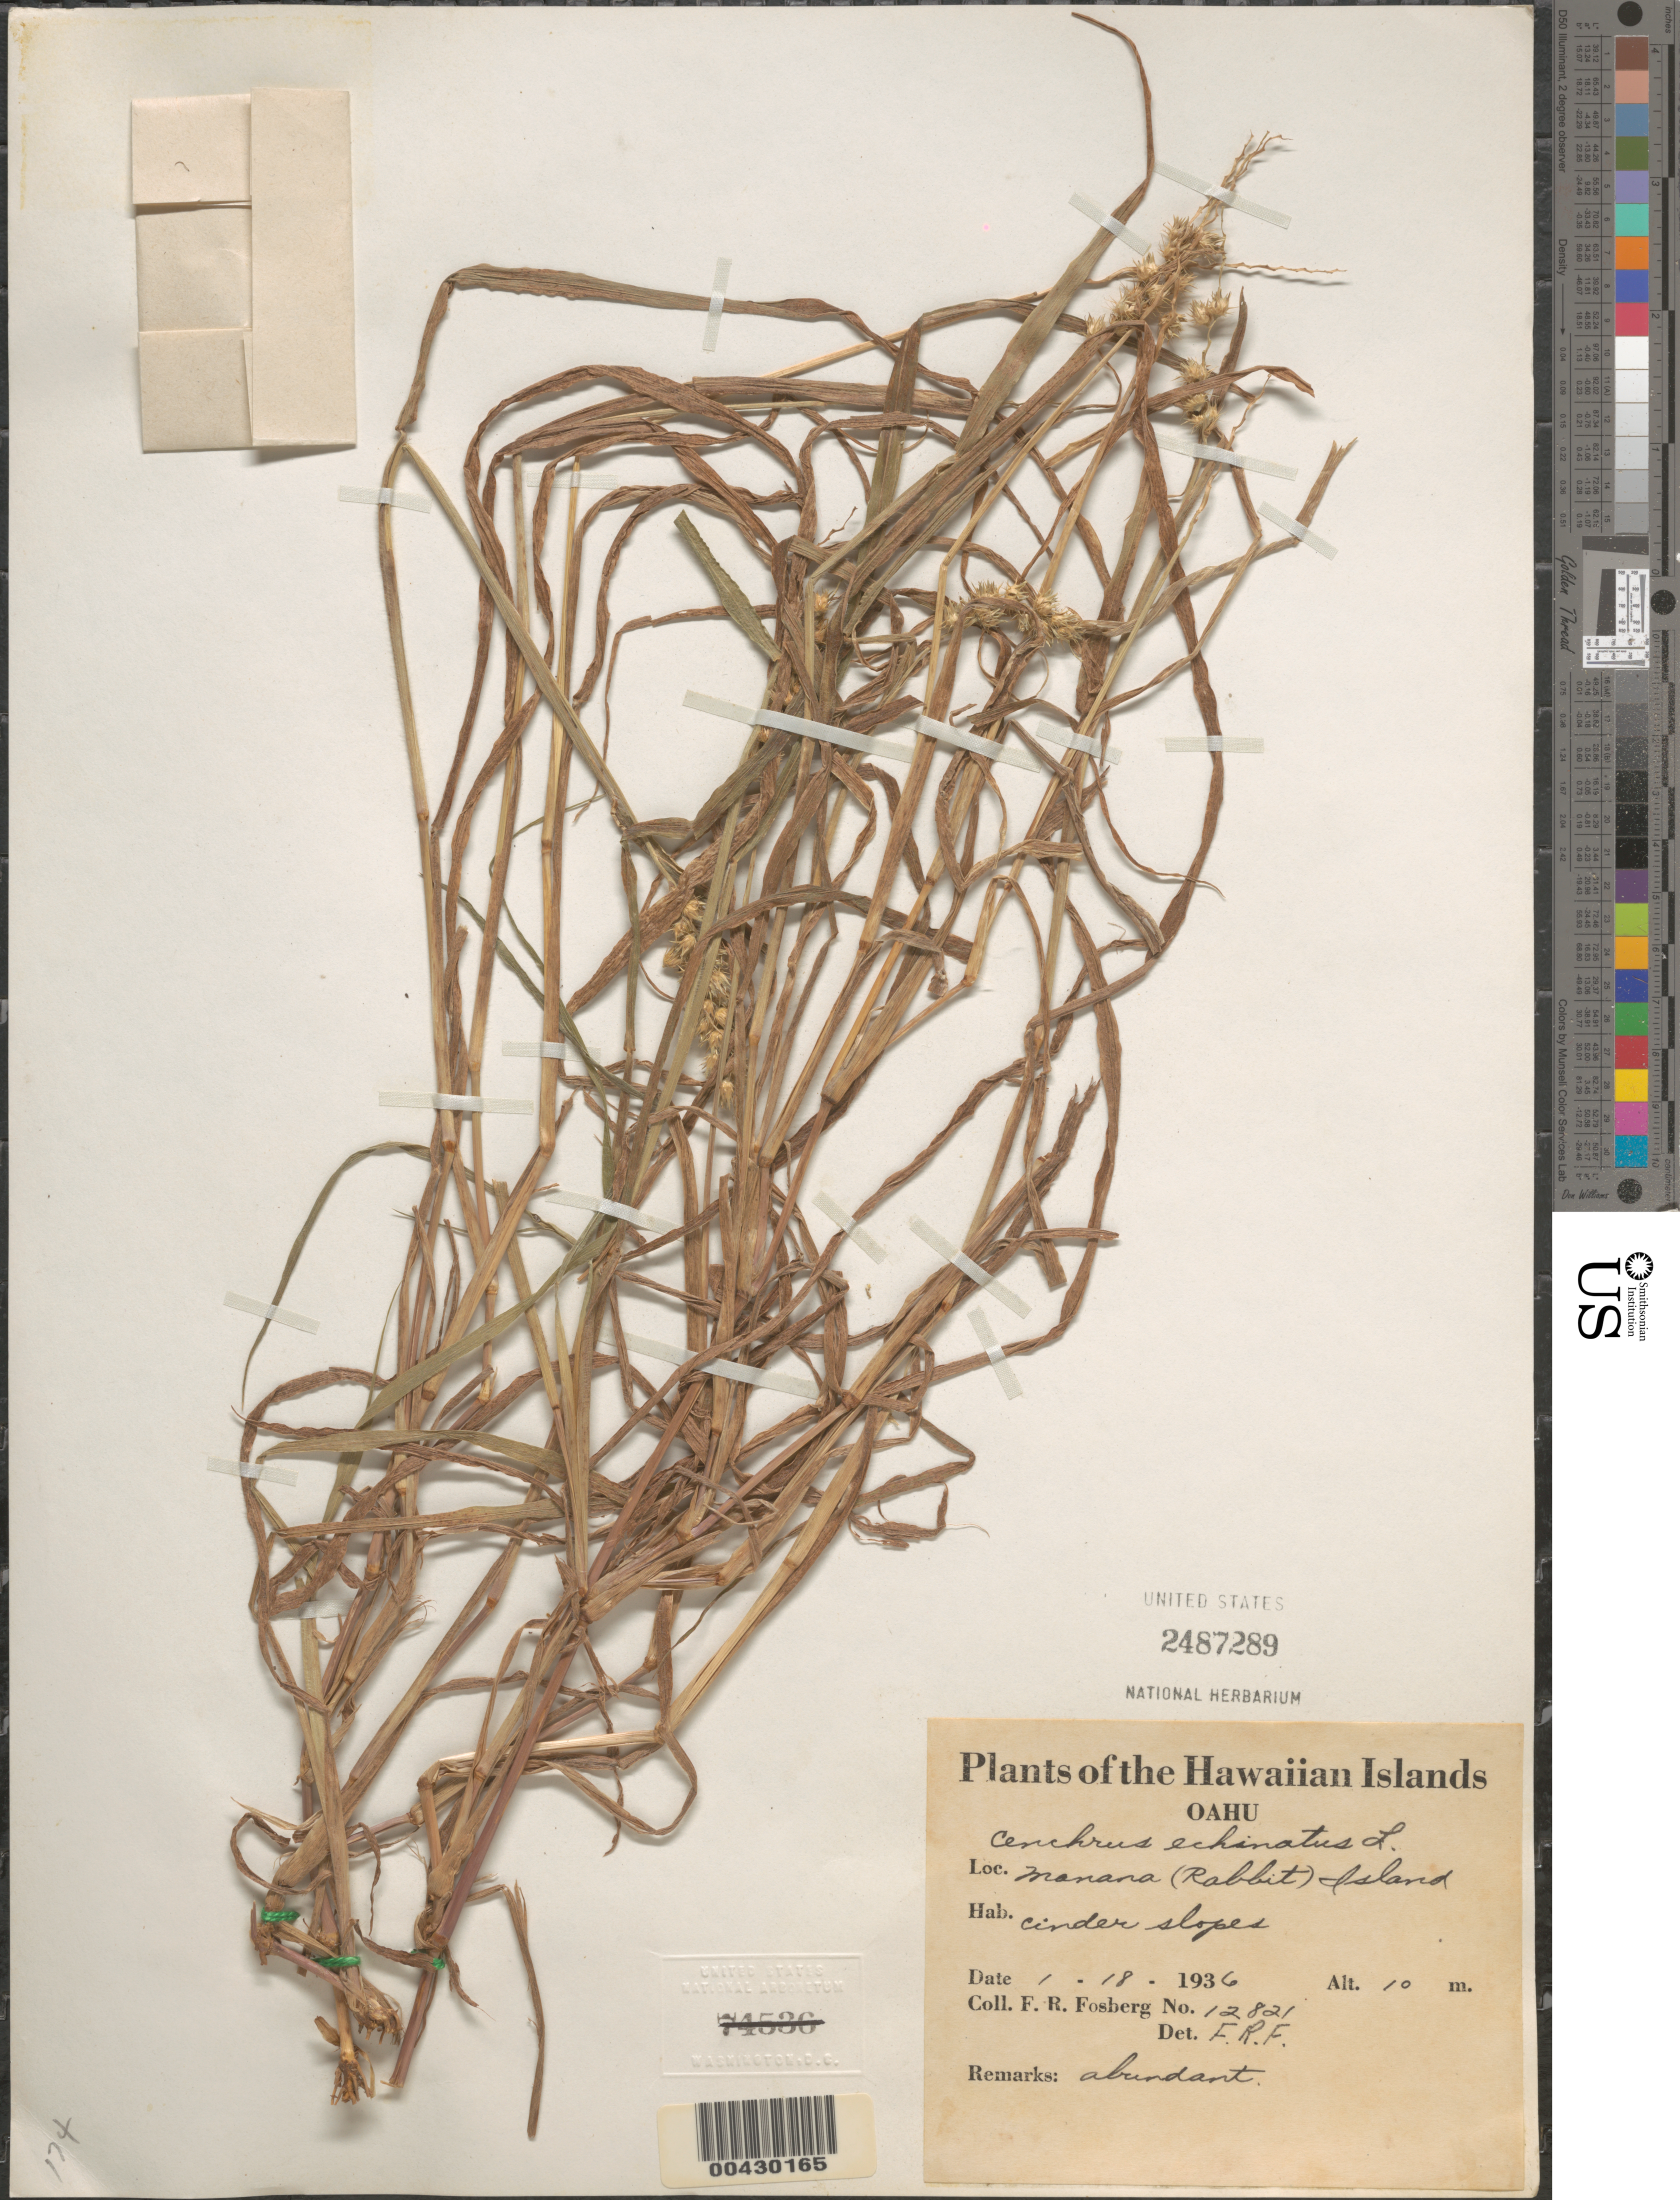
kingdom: Plantae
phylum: Tracheophyta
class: Liliopsida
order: Poales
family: Poaceae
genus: Cenchrus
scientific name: Cenchrus echinatus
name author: L.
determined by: Fosberg, F. R.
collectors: F. R. Fosberg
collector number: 12821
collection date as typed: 18 Jan 1936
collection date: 1936-01-18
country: United States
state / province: Hawaii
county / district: Honolulu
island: Manana [Rabbit]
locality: Rabbit Island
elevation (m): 10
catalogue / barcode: US 2487289